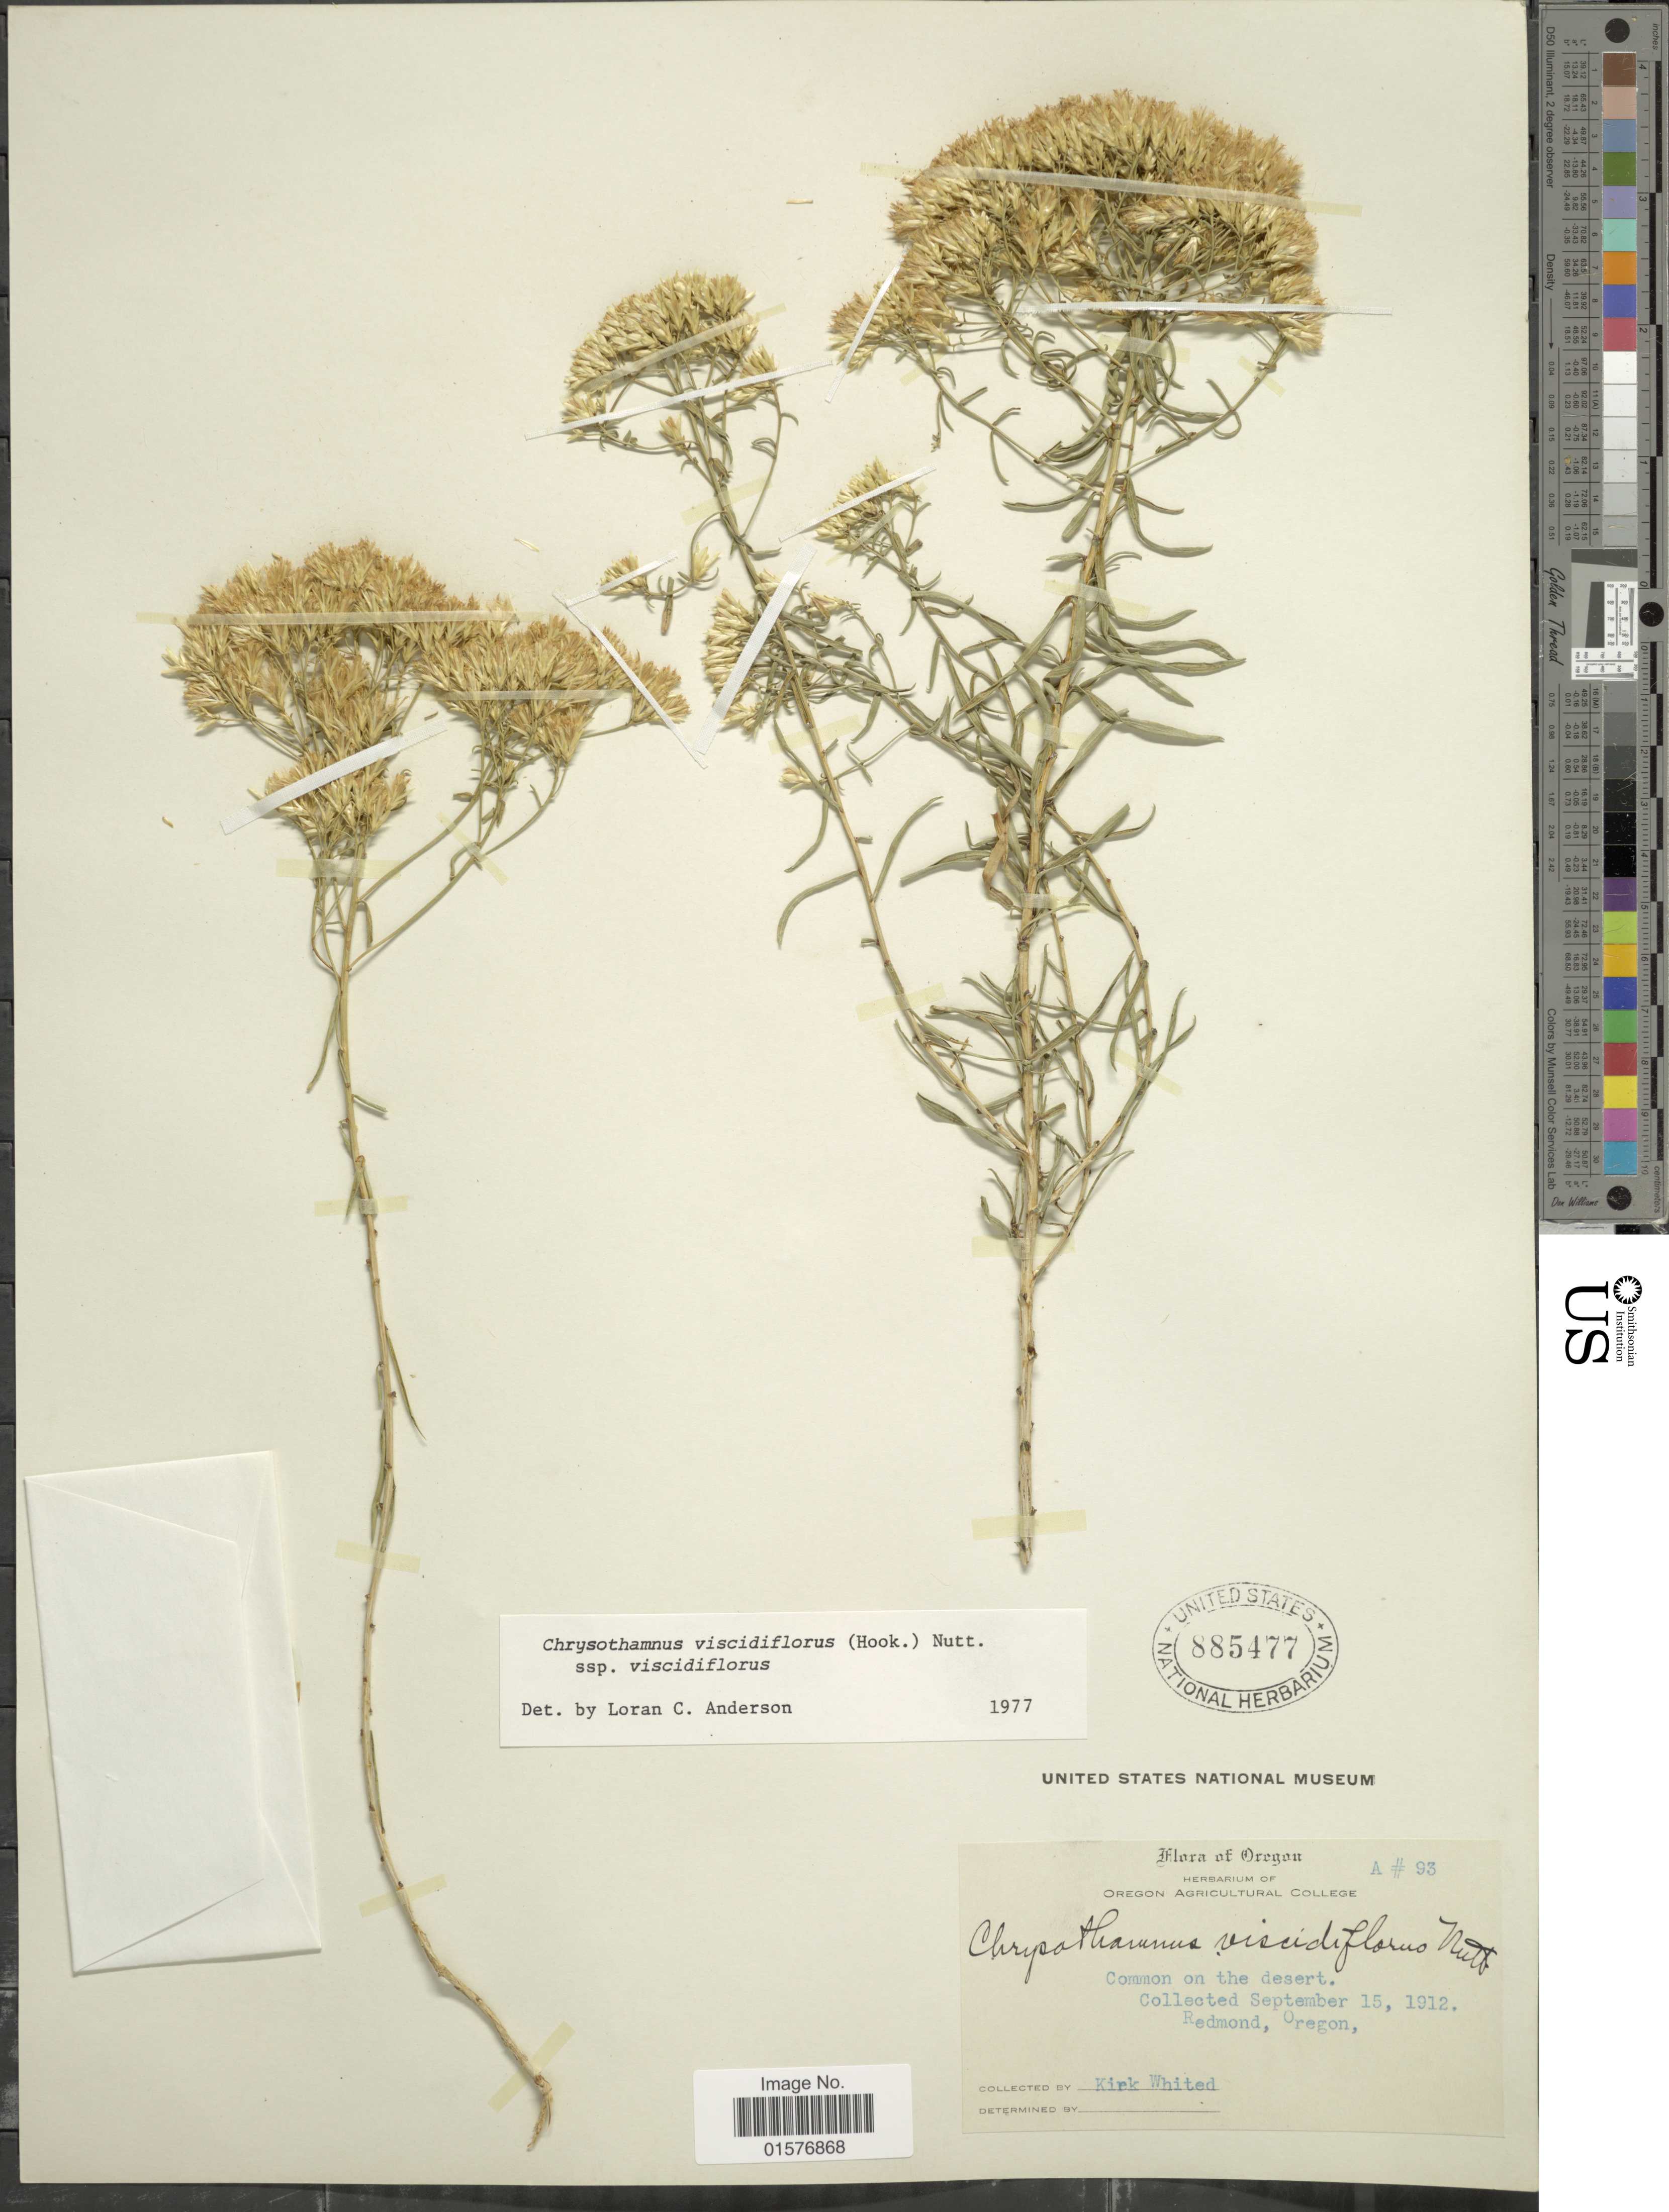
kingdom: Plantae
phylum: Tracheophyta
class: Magnoliopsida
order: Asterales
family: Asteraceae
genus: Chrysothamnus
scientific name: Chrysothamnus viscidiflorus subsp. viscidiflorus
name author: (Hook.) Nutt.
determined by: Urbatsch, Lowell E., Curator (LSU), Louisiana State University (UNITED STATES)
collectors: K. Whited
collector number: A93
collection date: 1912-09-15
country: United States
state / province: Oregon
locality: Common on the desert, Redmond, Oregon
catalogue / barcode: US 885477